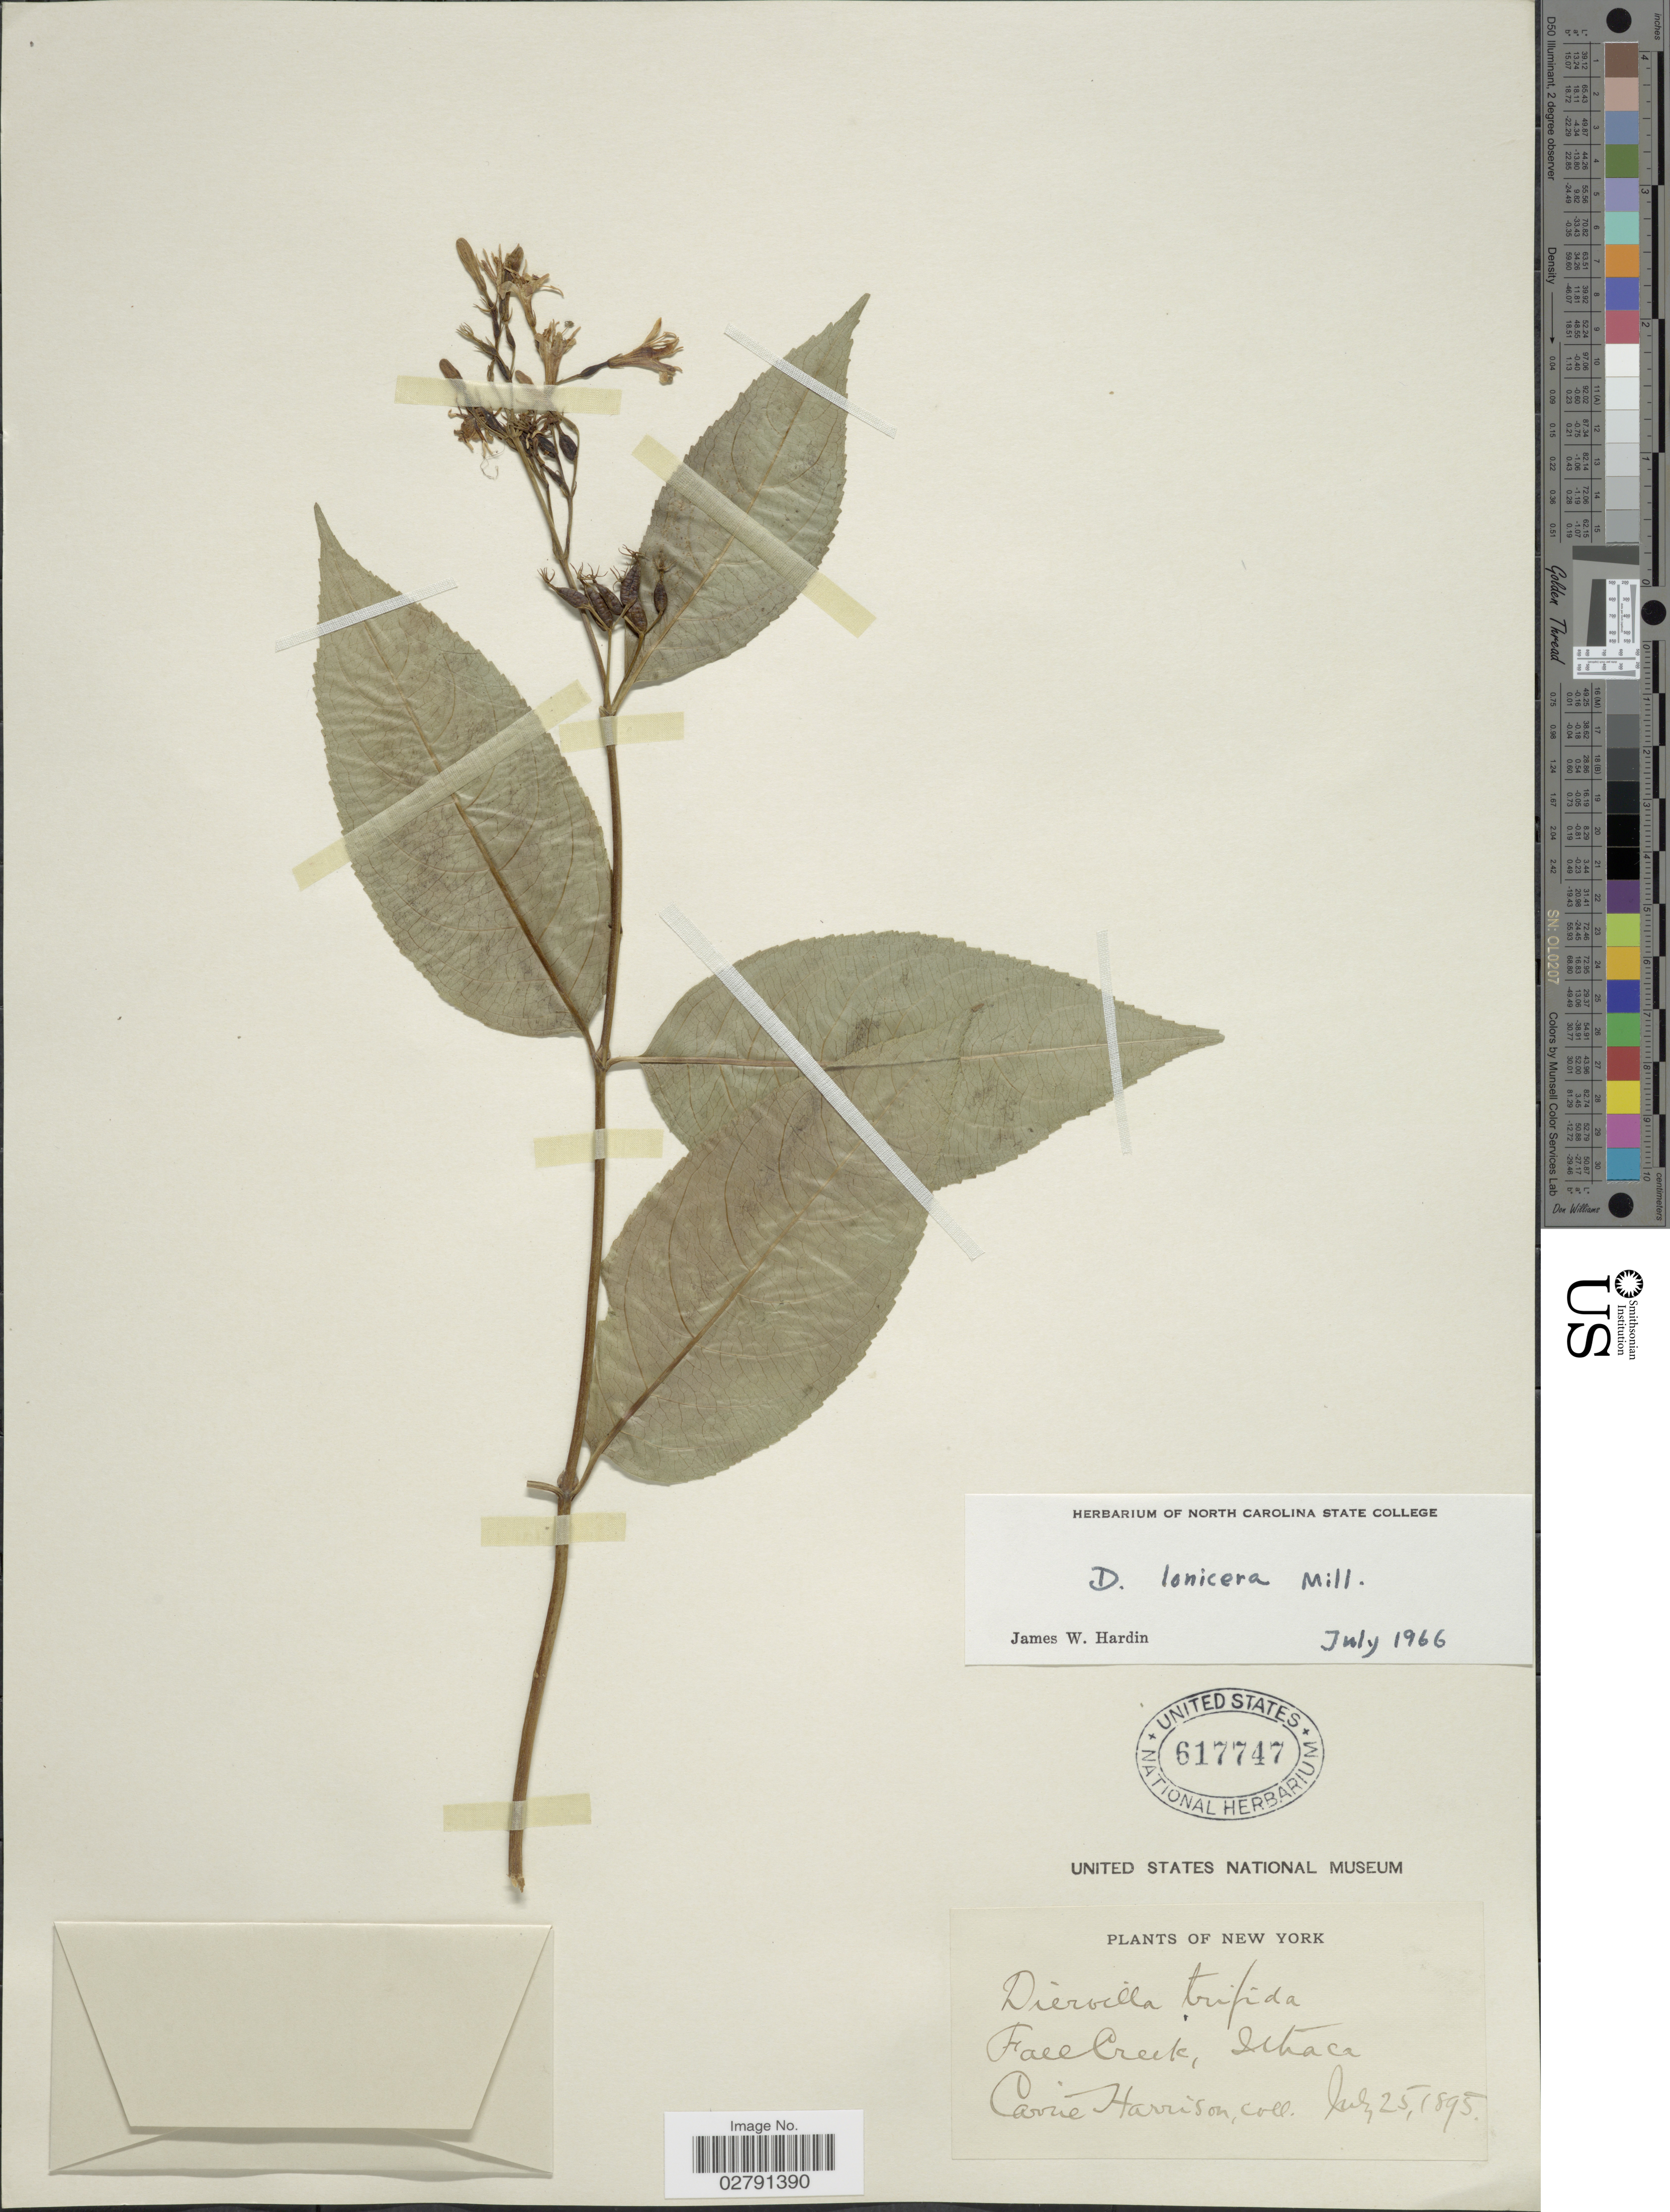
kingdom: Plantae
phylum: Tracheophyta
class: Magnoliopsida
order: Dipsacales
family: Caprifoliaceae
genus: Diervilla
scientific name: Diervilla lonicera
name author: Mill.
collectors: C. Harrison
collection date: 1895-07-25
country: United States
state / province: New York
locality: Fall Creek, Ithaca.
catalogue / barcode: US 617747